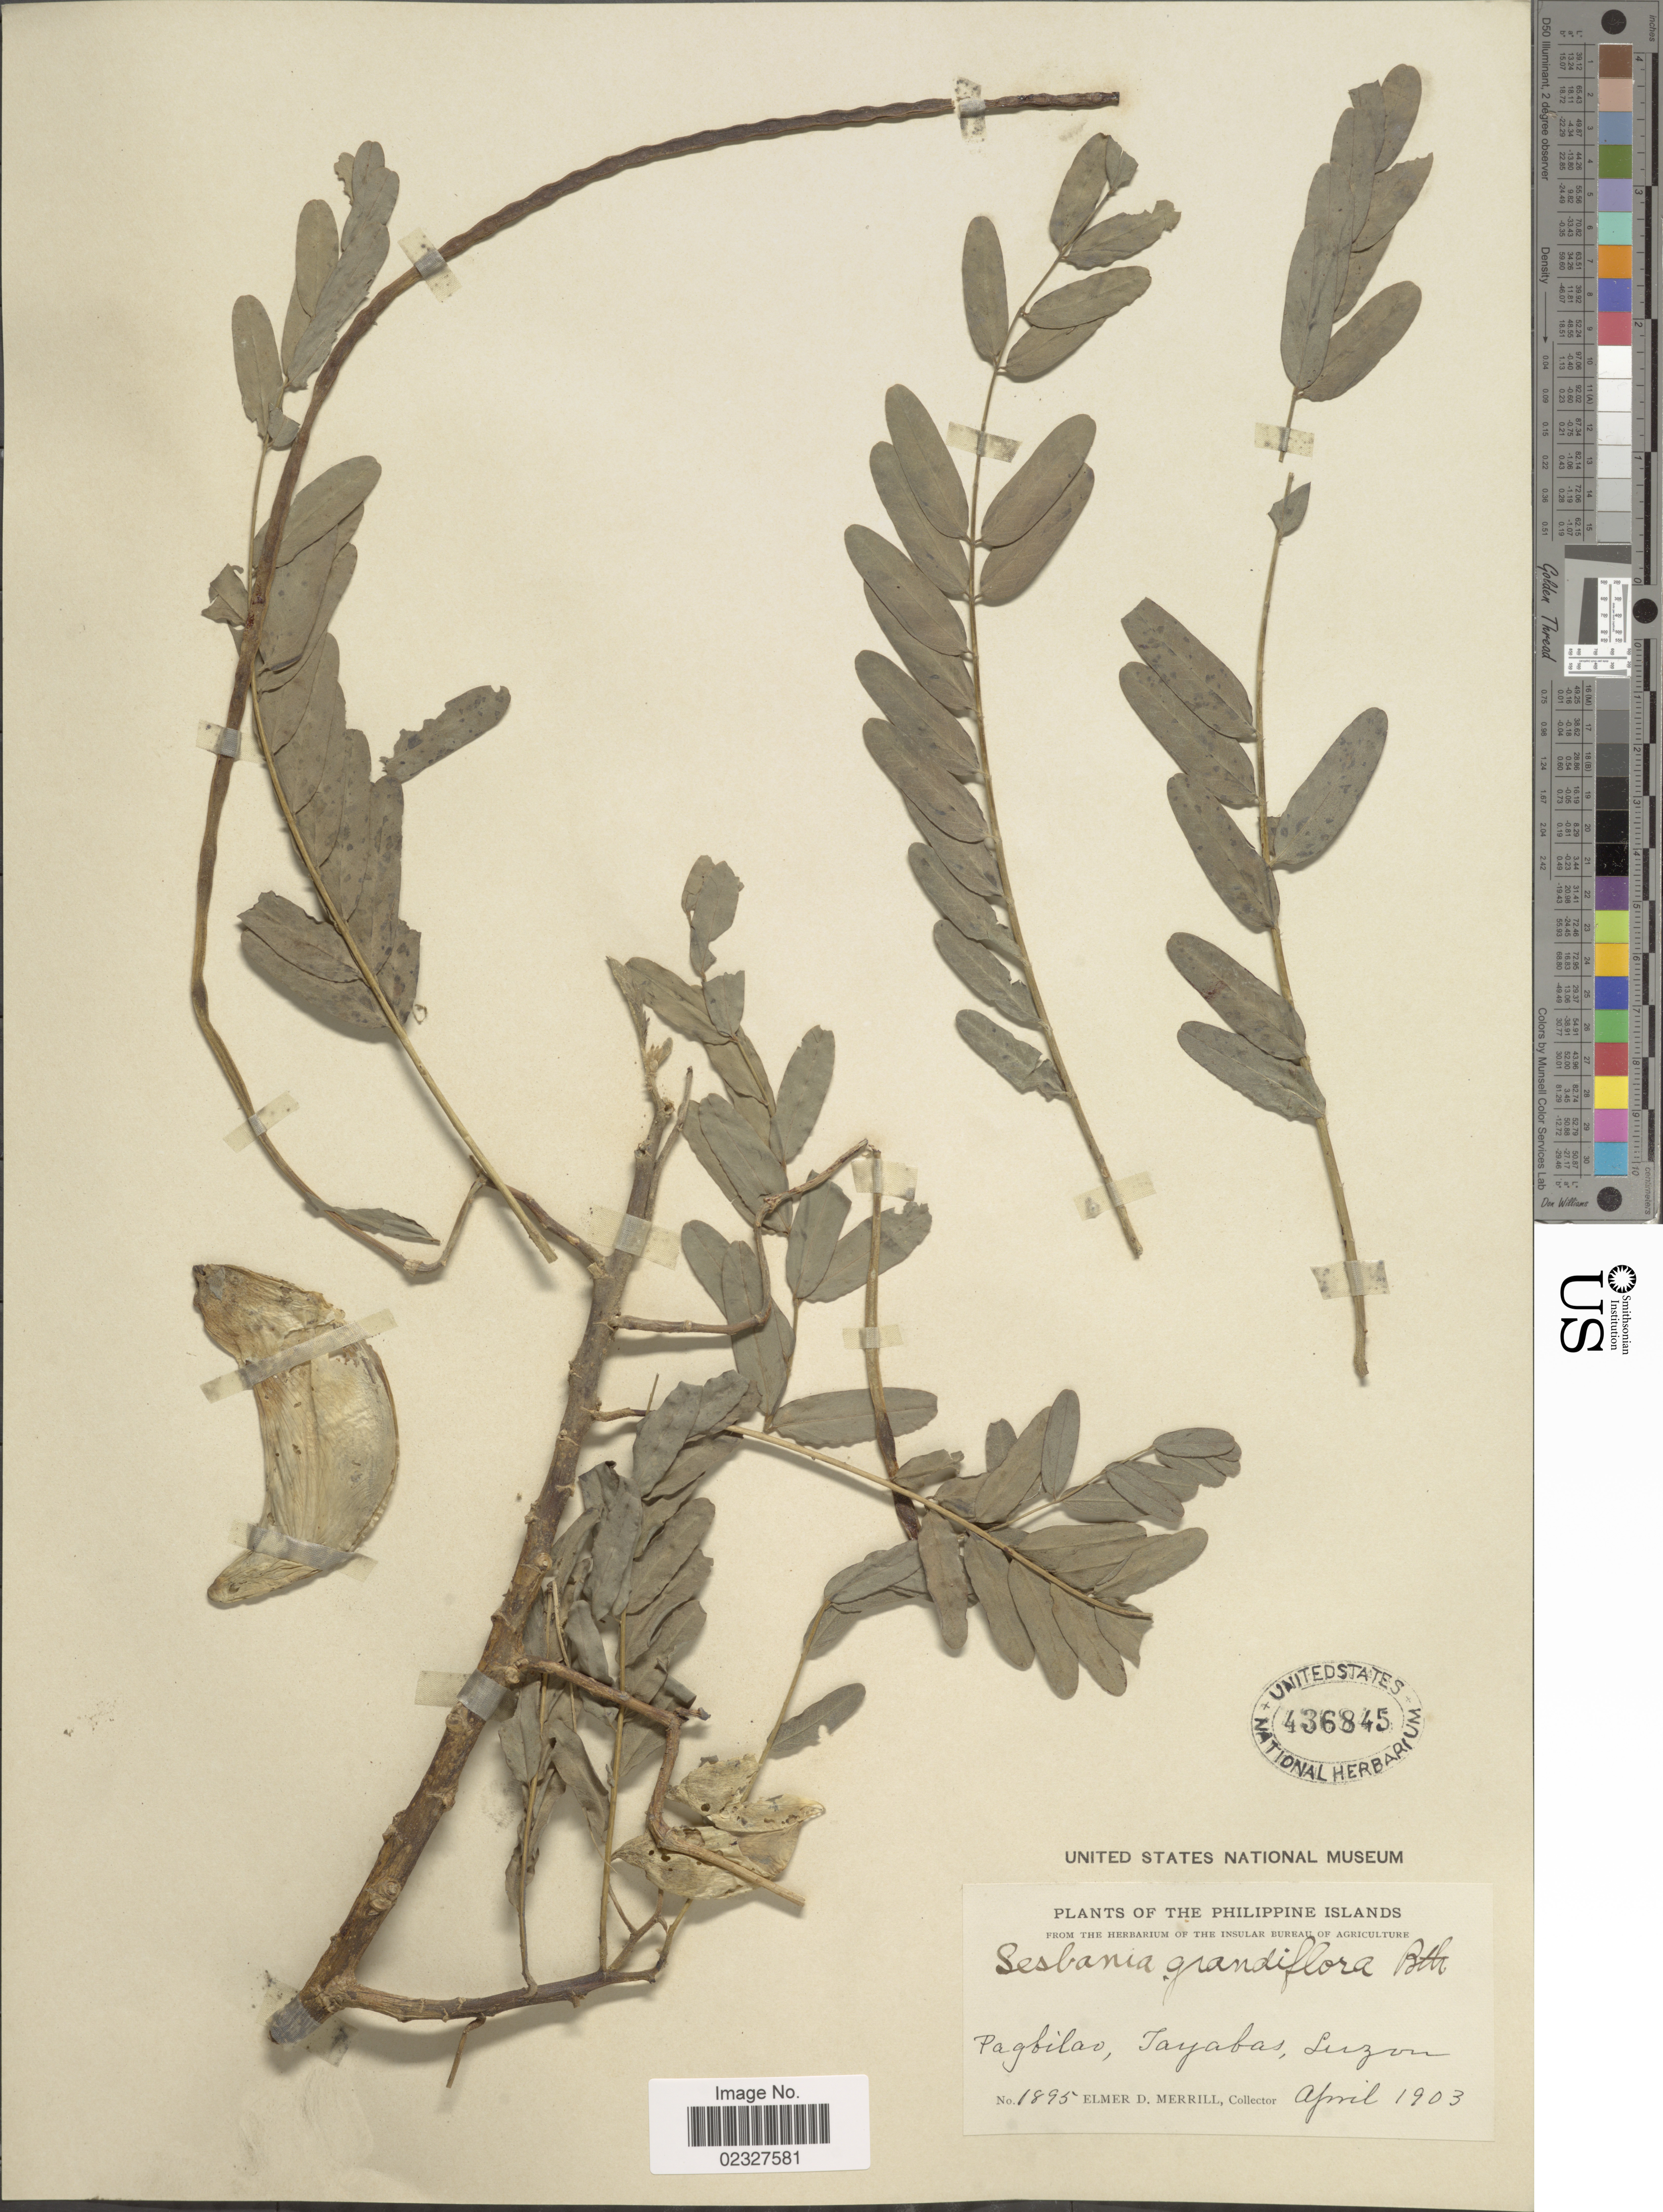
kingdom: Plantae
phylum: Tracheophyta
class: Magnoliopsida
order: Fabales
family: Fabaceae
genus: Sesbania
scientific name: Sesbania grandiflora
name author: (L.) Poir.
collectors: E. D. Merrill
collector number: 1895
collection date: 1903-04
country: Philippines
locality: Pagbilao, Tayabas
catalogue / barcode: US 436845